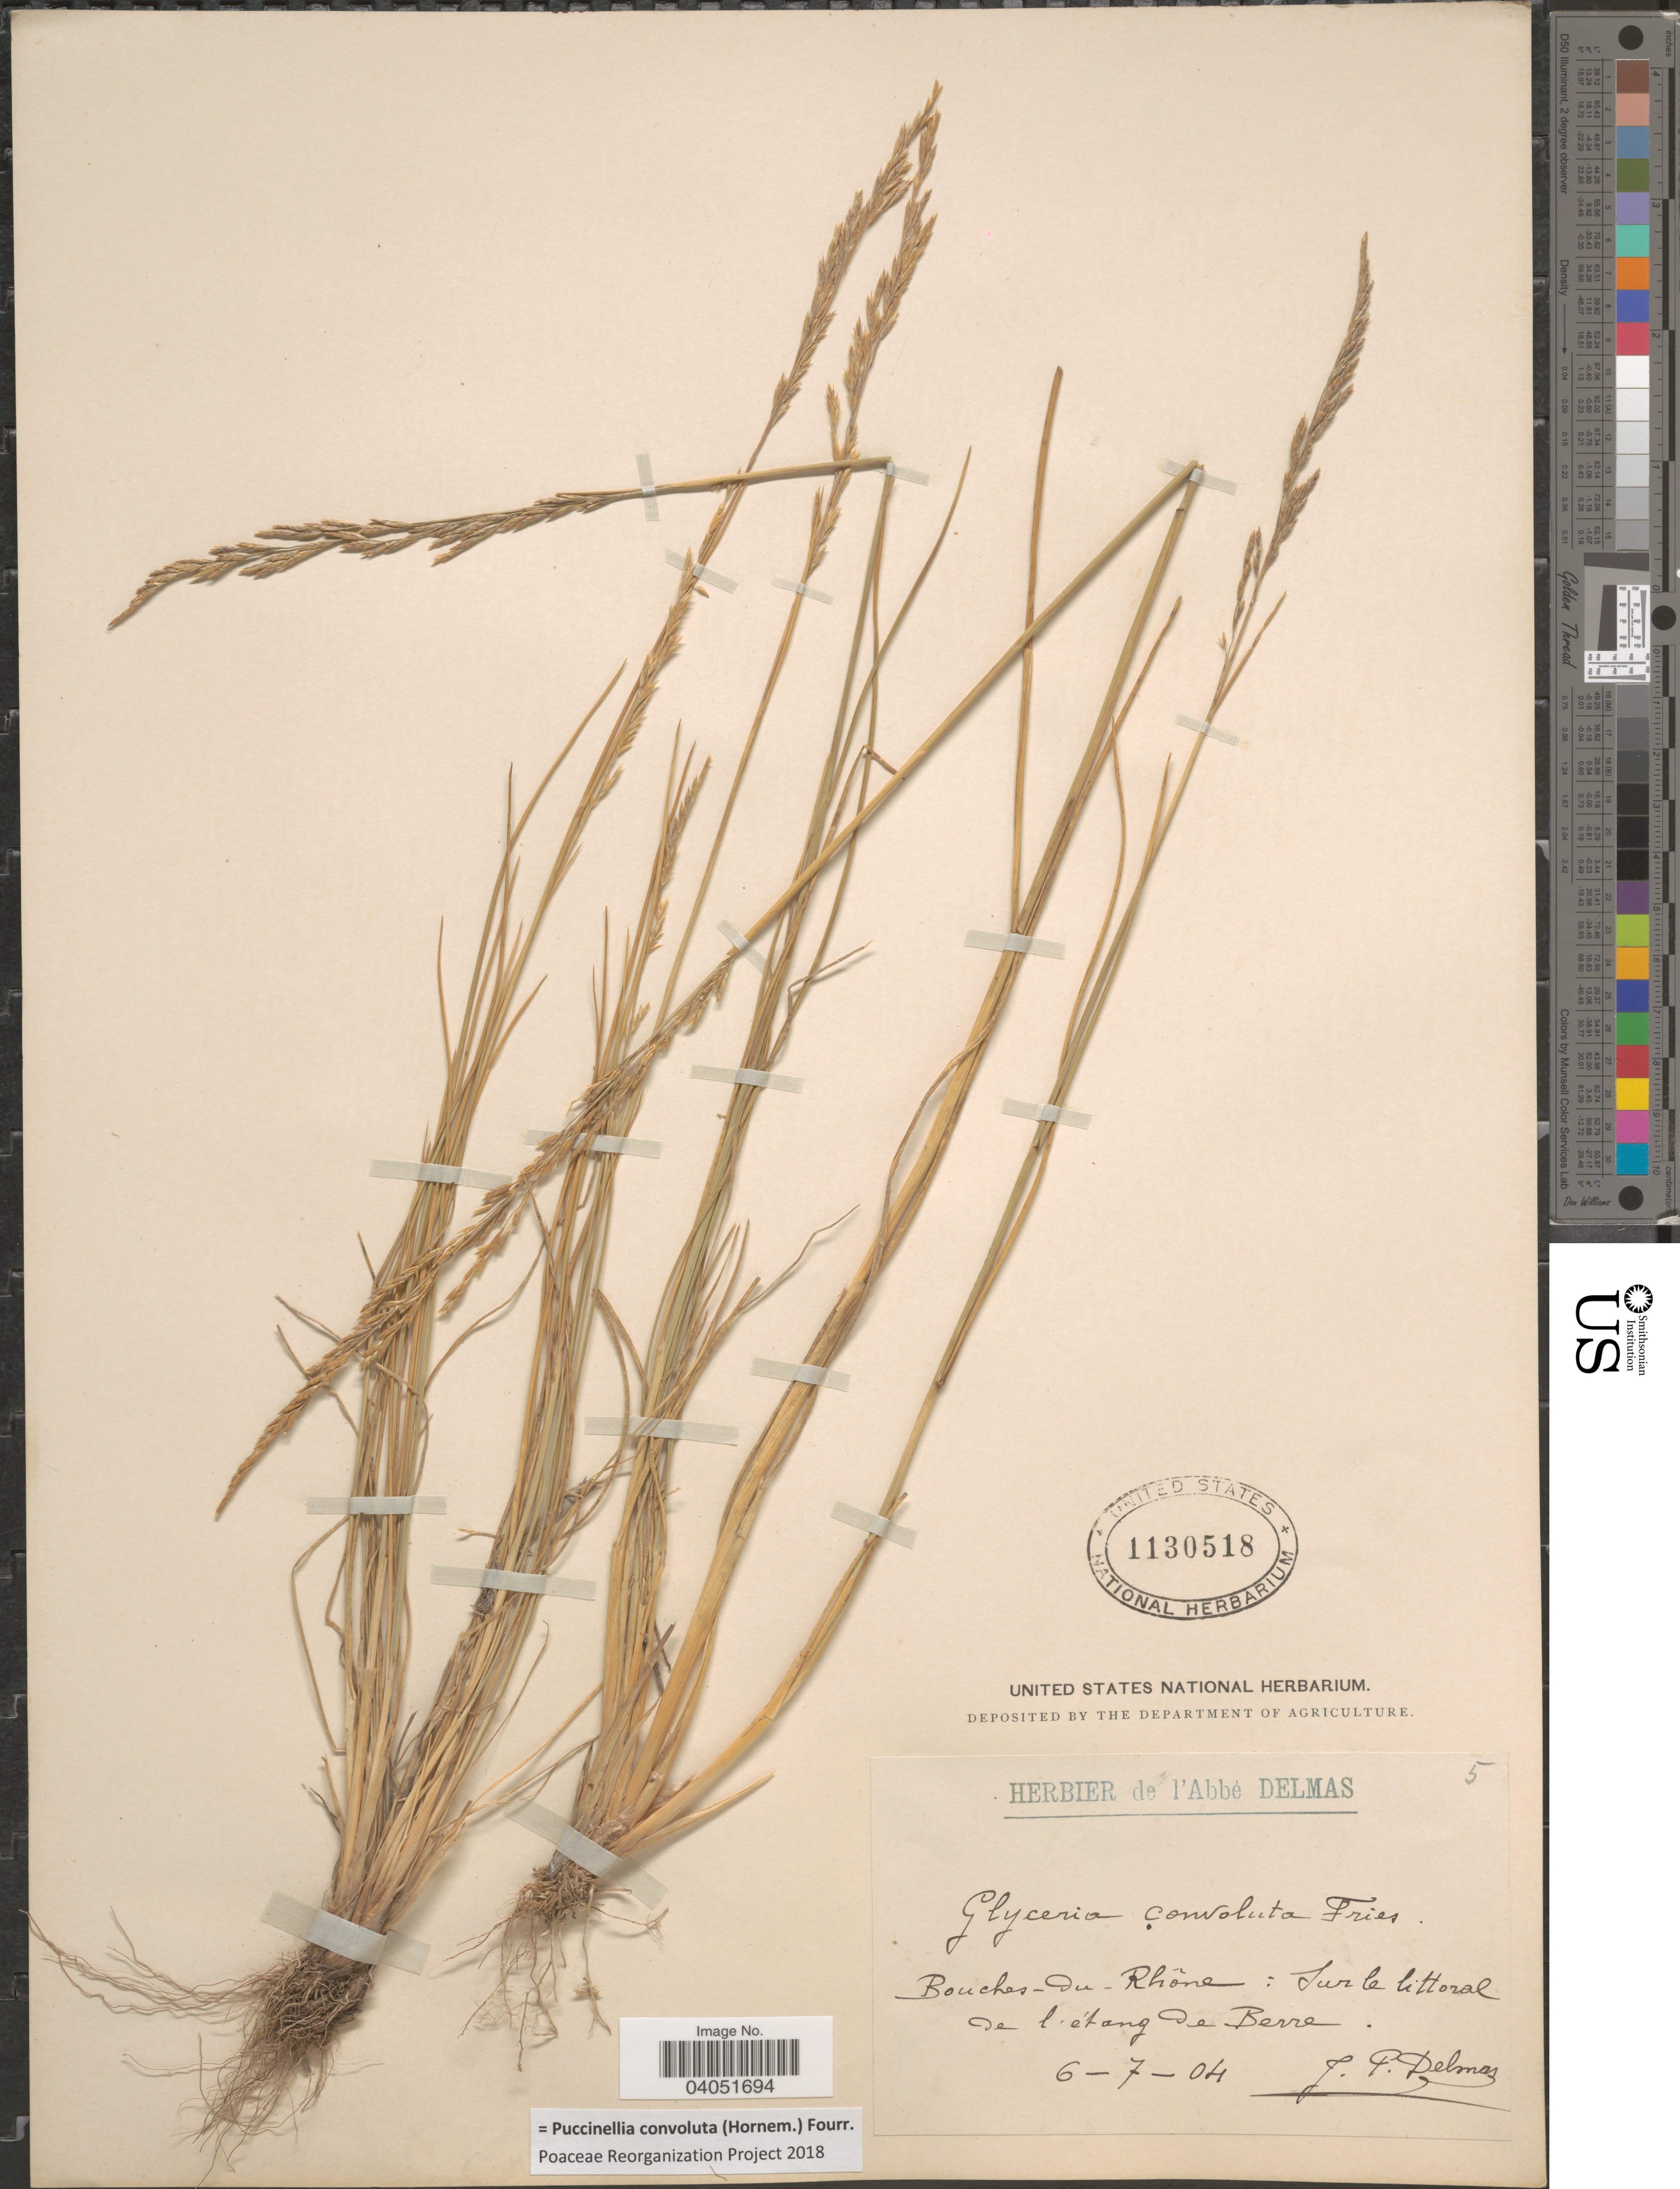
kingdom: Plantae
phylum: Tracheophyta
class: Liliopsida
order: Poales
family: Poaceae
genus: Puccinellia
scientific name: Puccinellia convoluta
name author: (Hornem.) Fourr.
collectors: J. Delmas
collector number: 5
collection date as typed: Transcribed d/m/y: 6/7/4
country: France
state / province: Provence-Alpes-Côte d'Azur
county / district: Bouches-du-Rhône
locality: Bouches-du-Rhône: Sur le littoral de l étang de Berre.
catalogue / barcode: US 1130518